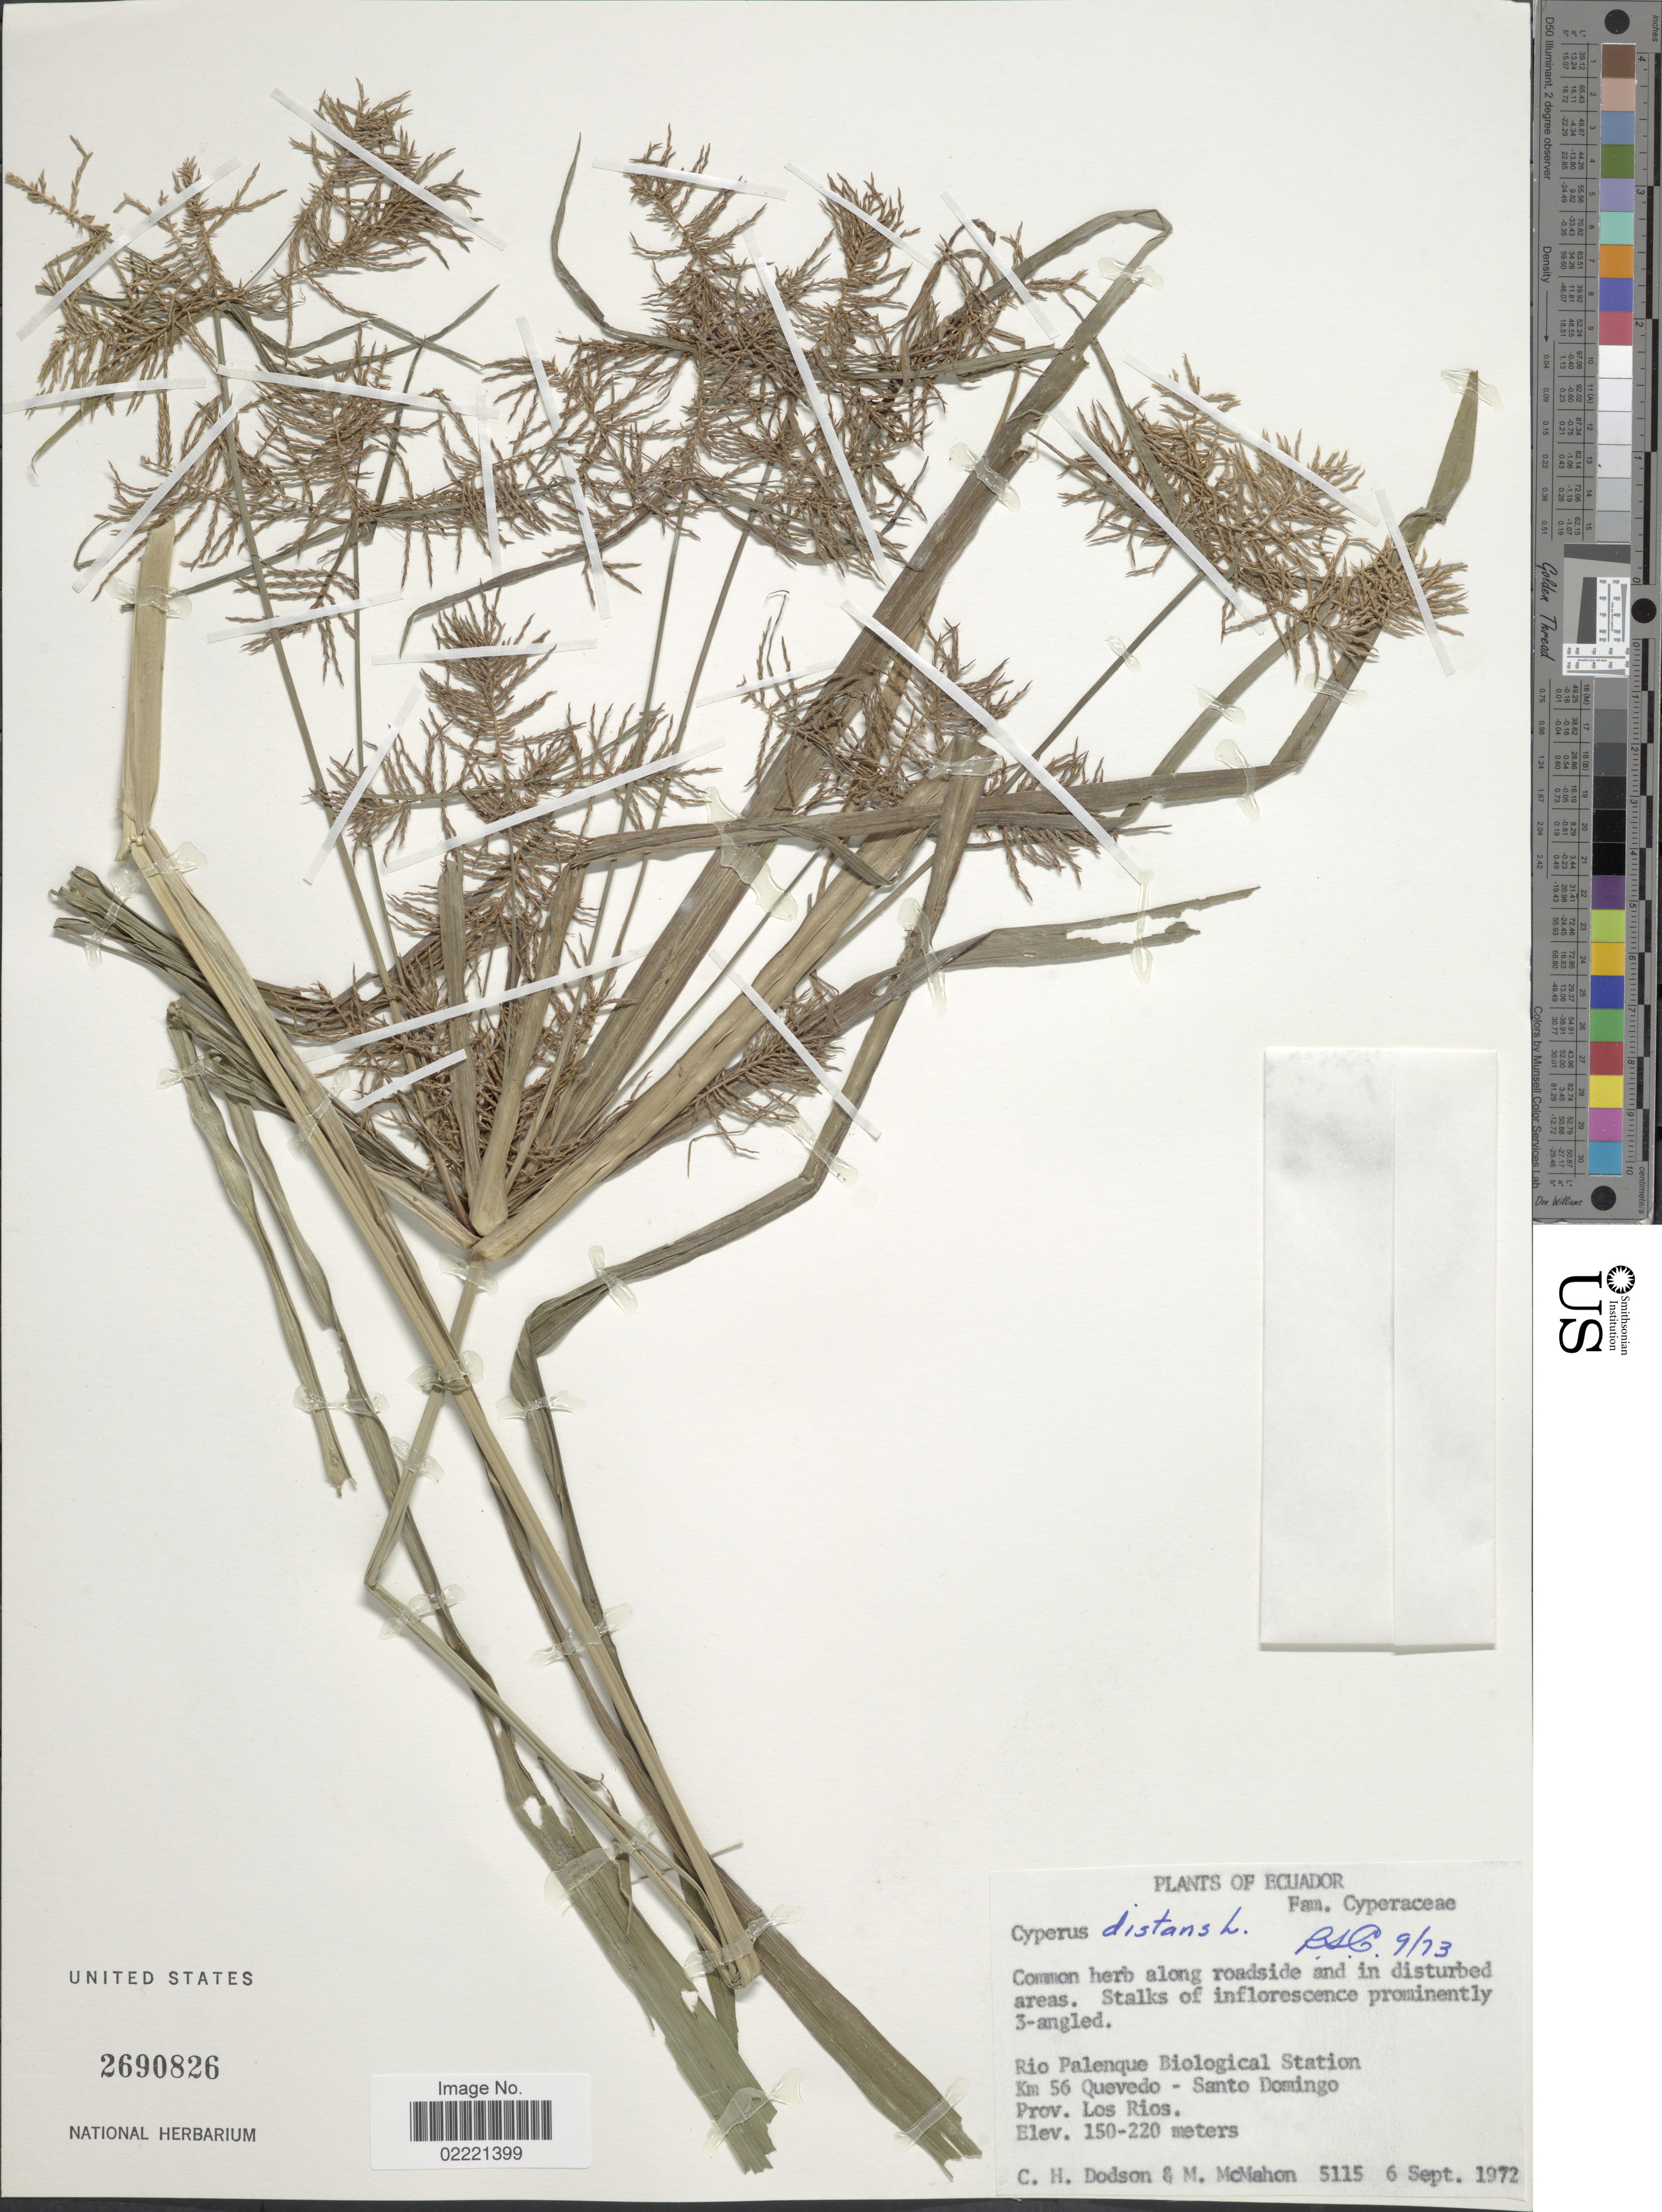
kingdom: Plantae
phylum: Tracheophyta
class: Liliopsida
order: Poales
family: Cyperaceae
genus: Cyperus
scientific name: Cyperus distans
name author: L. f.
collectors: C. H. Dodson & M. McMahon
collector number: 5115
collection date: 1972-09-06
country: Ecuador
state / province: Los Ríos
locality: Rio Palenque Biological Station, km 56 Quevedo, Santo Domingo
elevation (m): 150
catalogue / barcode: US 2690826